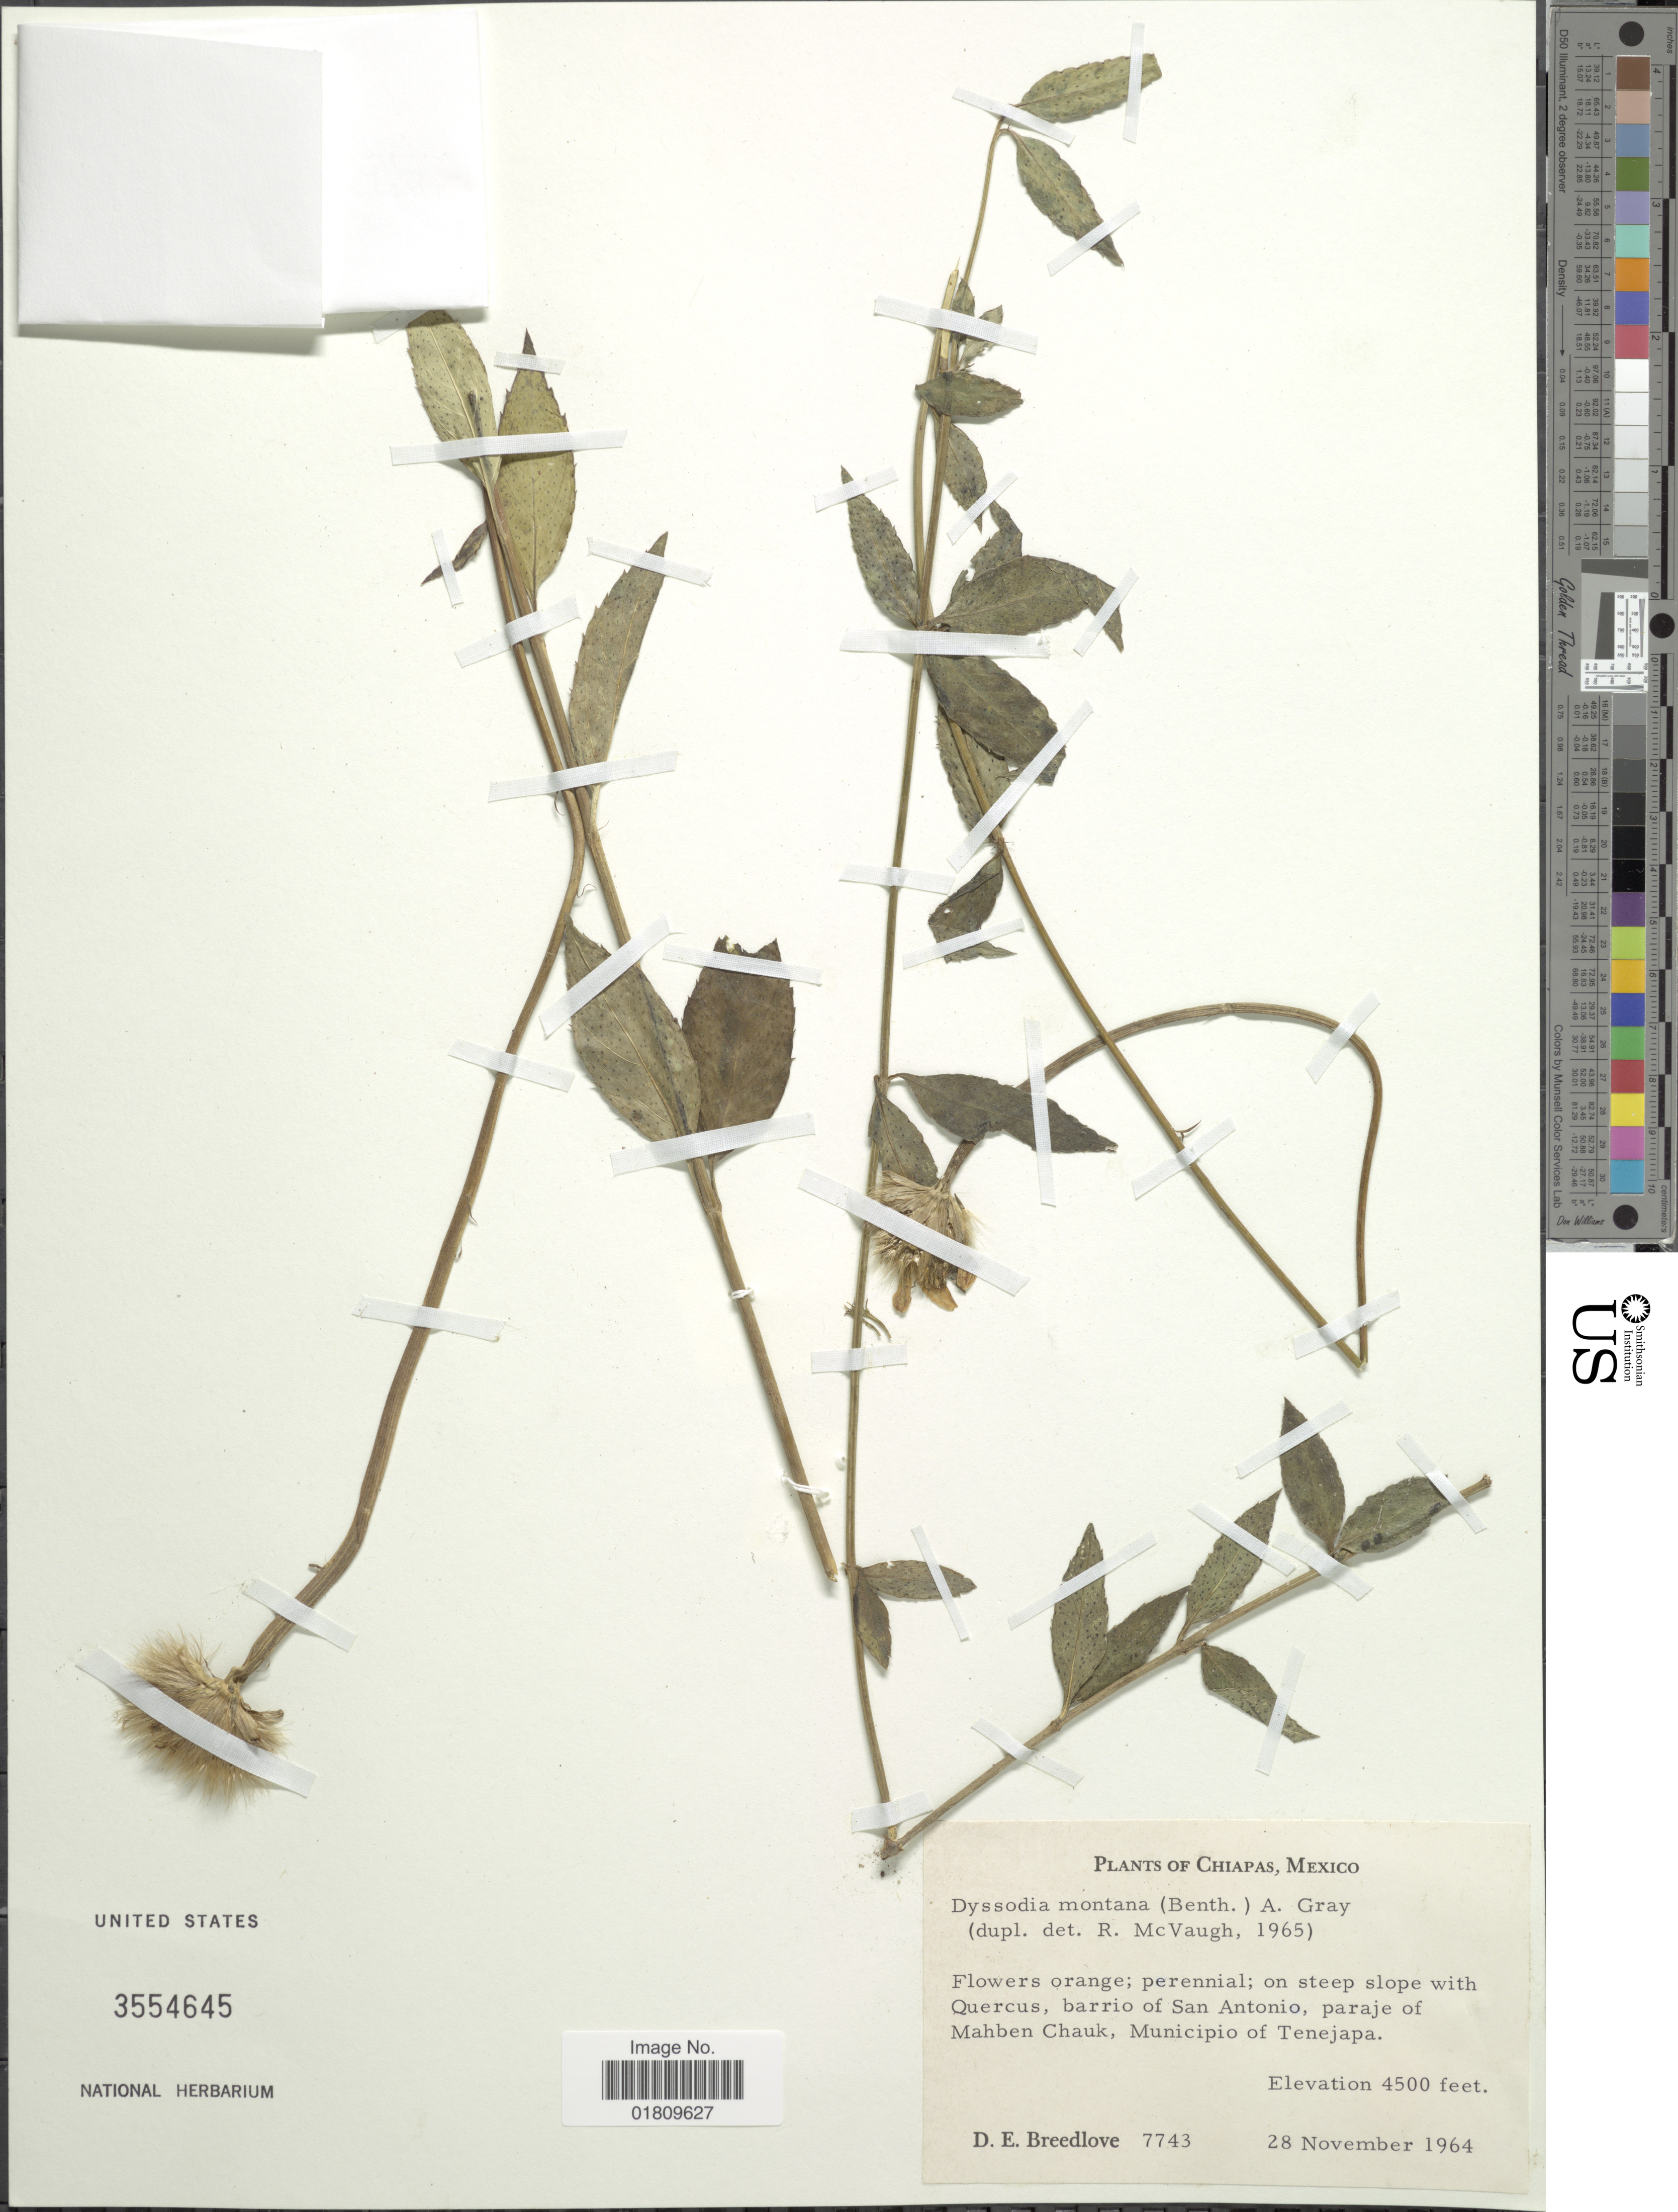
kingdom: Plantae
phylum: Tracheophyta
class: Magnoliopsida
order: Asterales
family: Asteraceae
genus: Dyssodia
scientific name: Dyssodia montana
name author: (Benth.) A. Gray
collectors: D. E. Breedlove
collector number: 7743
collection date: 1964-11-28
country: Mexico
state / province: Chiapas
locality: On steep slope with Quercus, barrio of San Antonio, paraje of Mahben Chauk, Municipio of Tenejapa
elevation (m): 1372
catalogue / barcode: US 3554645